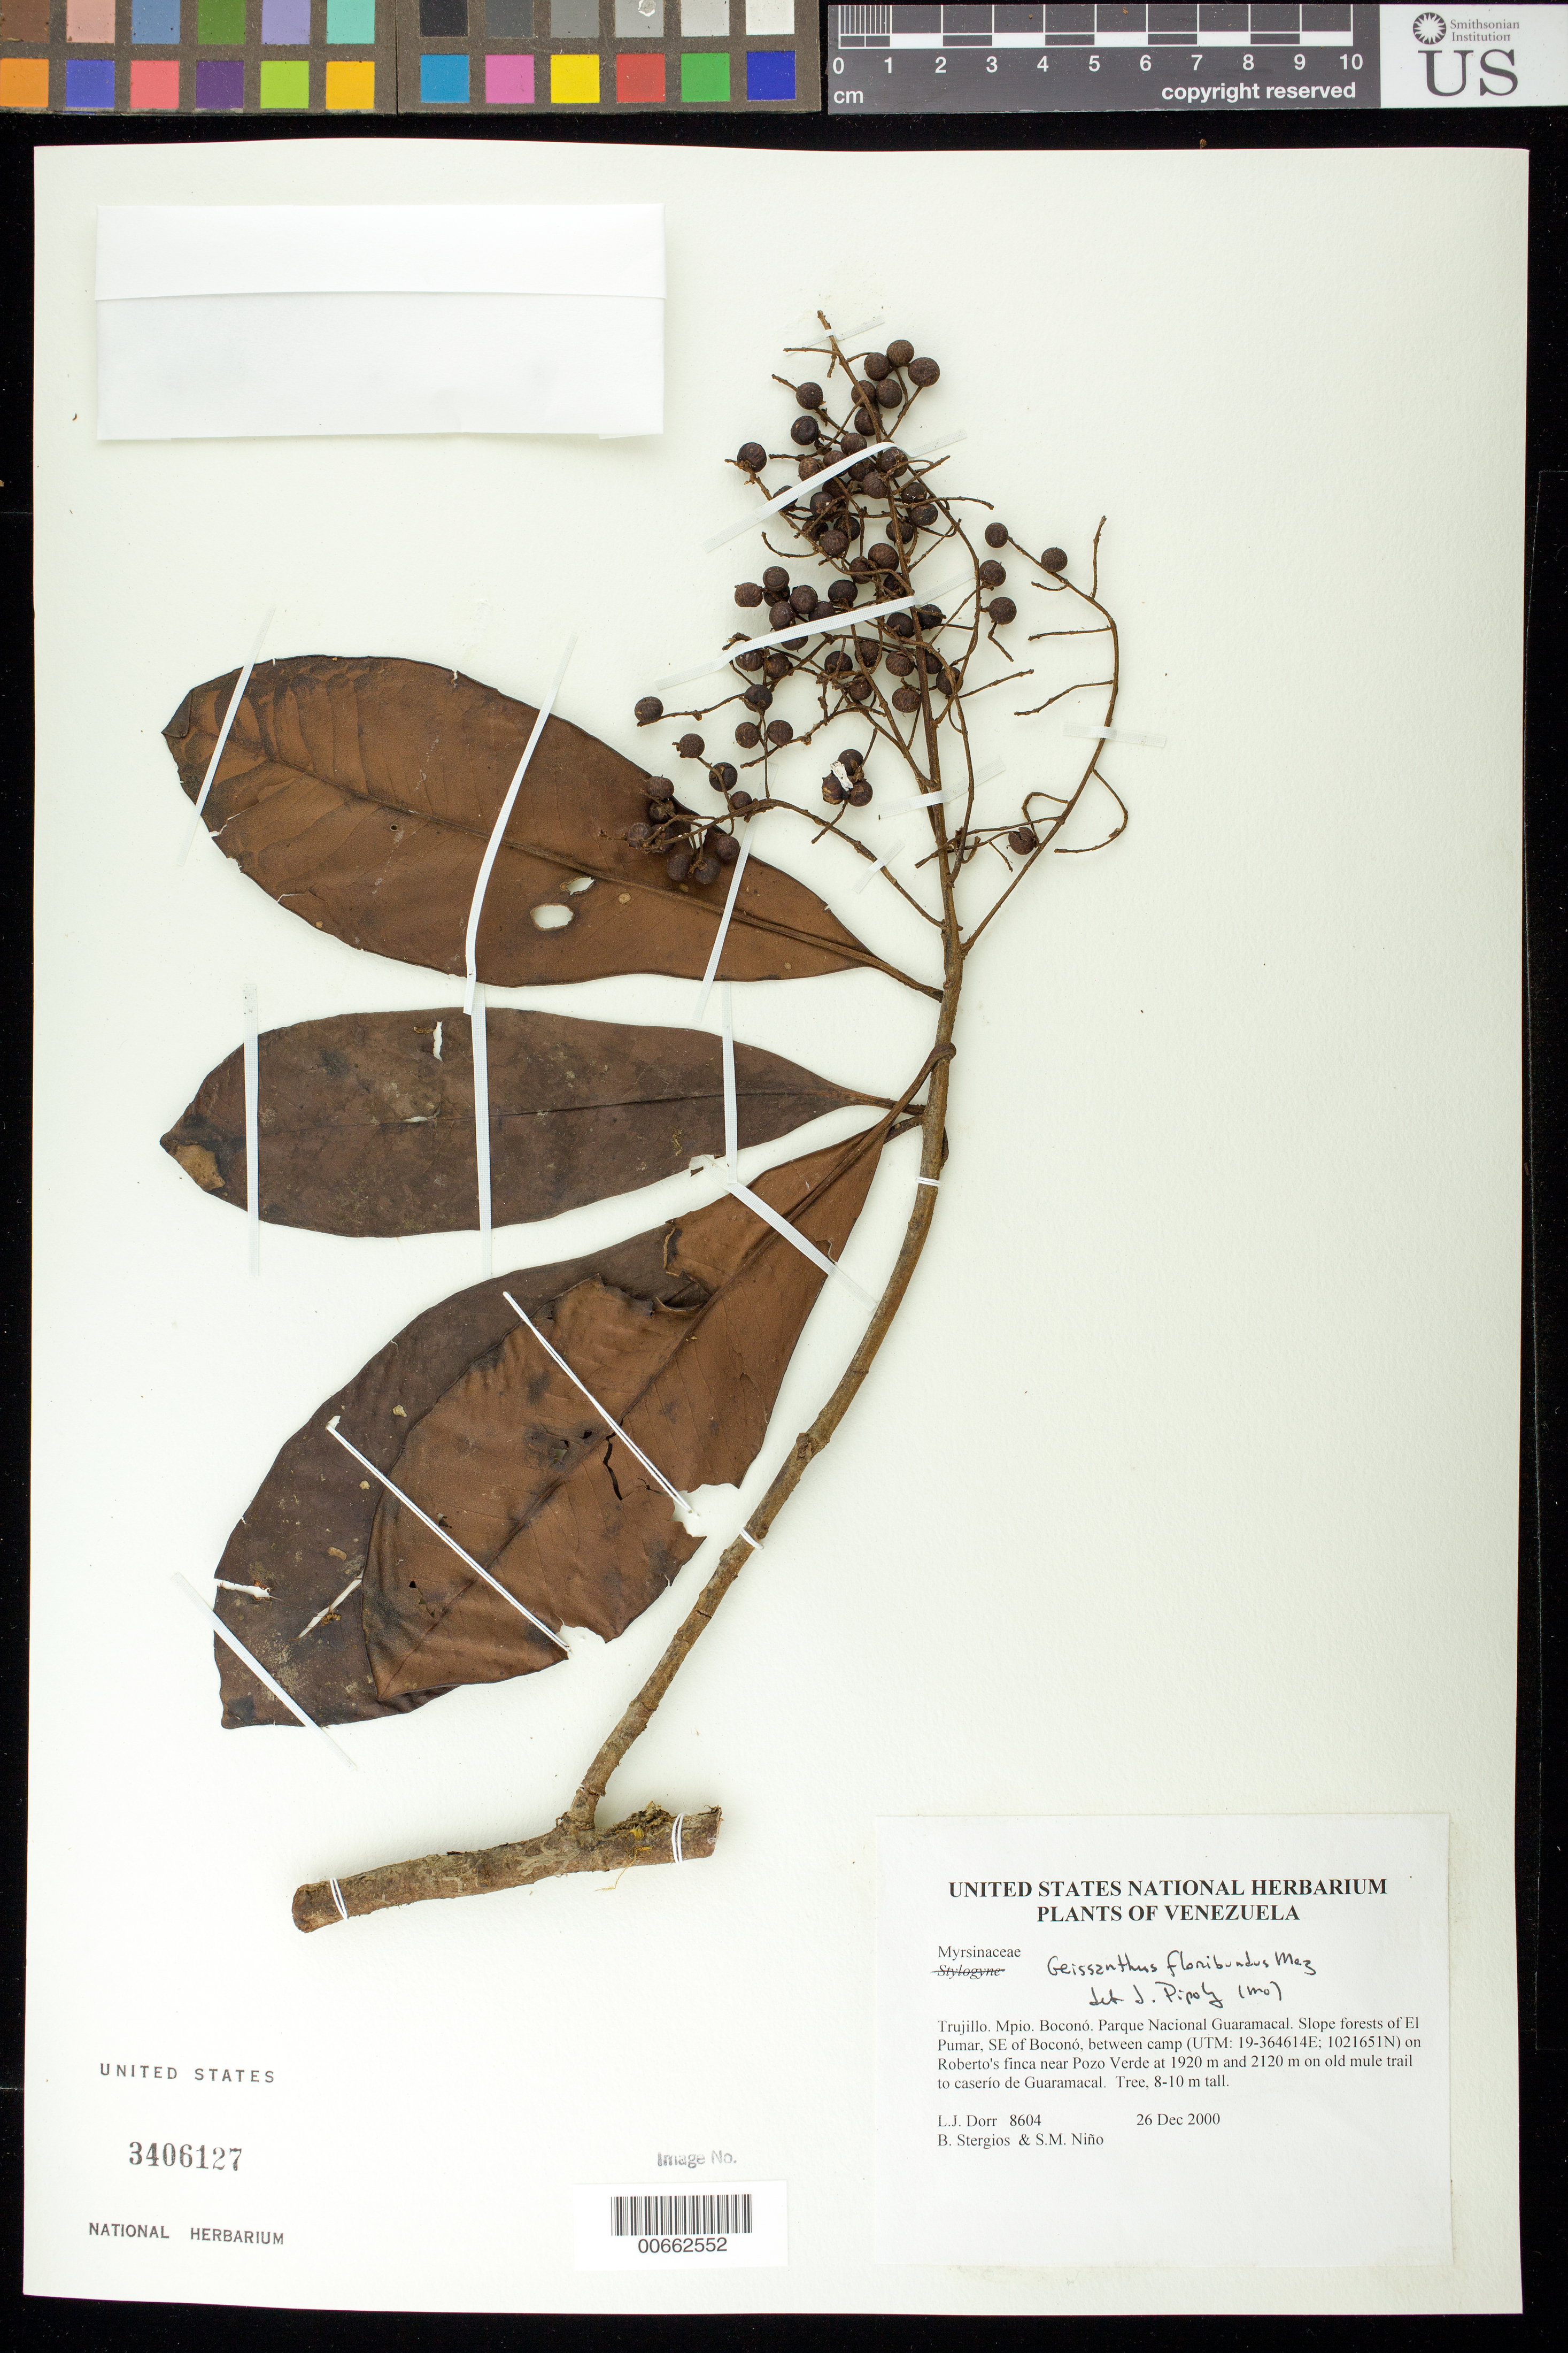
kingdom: Plantae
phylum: Tracheophyta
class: Magnoliopsida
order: Ericales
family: Primulaceae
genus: Stylogyne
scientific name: Stylogyne sp.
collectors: L. J. Dorr, B. G. Stergios & S. M. Niño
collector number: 8604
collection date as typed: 26 Dec 2000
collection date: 2000-12-26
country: Venezuela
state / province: Trujillo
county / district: Boconó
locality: Parque Nacional Guaramacal. El Pumar, SE of Boconó, between camp on Roberto's finca near Pozo Verde at 1920 m and 2120 m on old mule trail to caserío de Guaramacal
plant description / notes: FTG, MO, PORT, US, VEN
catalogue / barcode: US 3406127